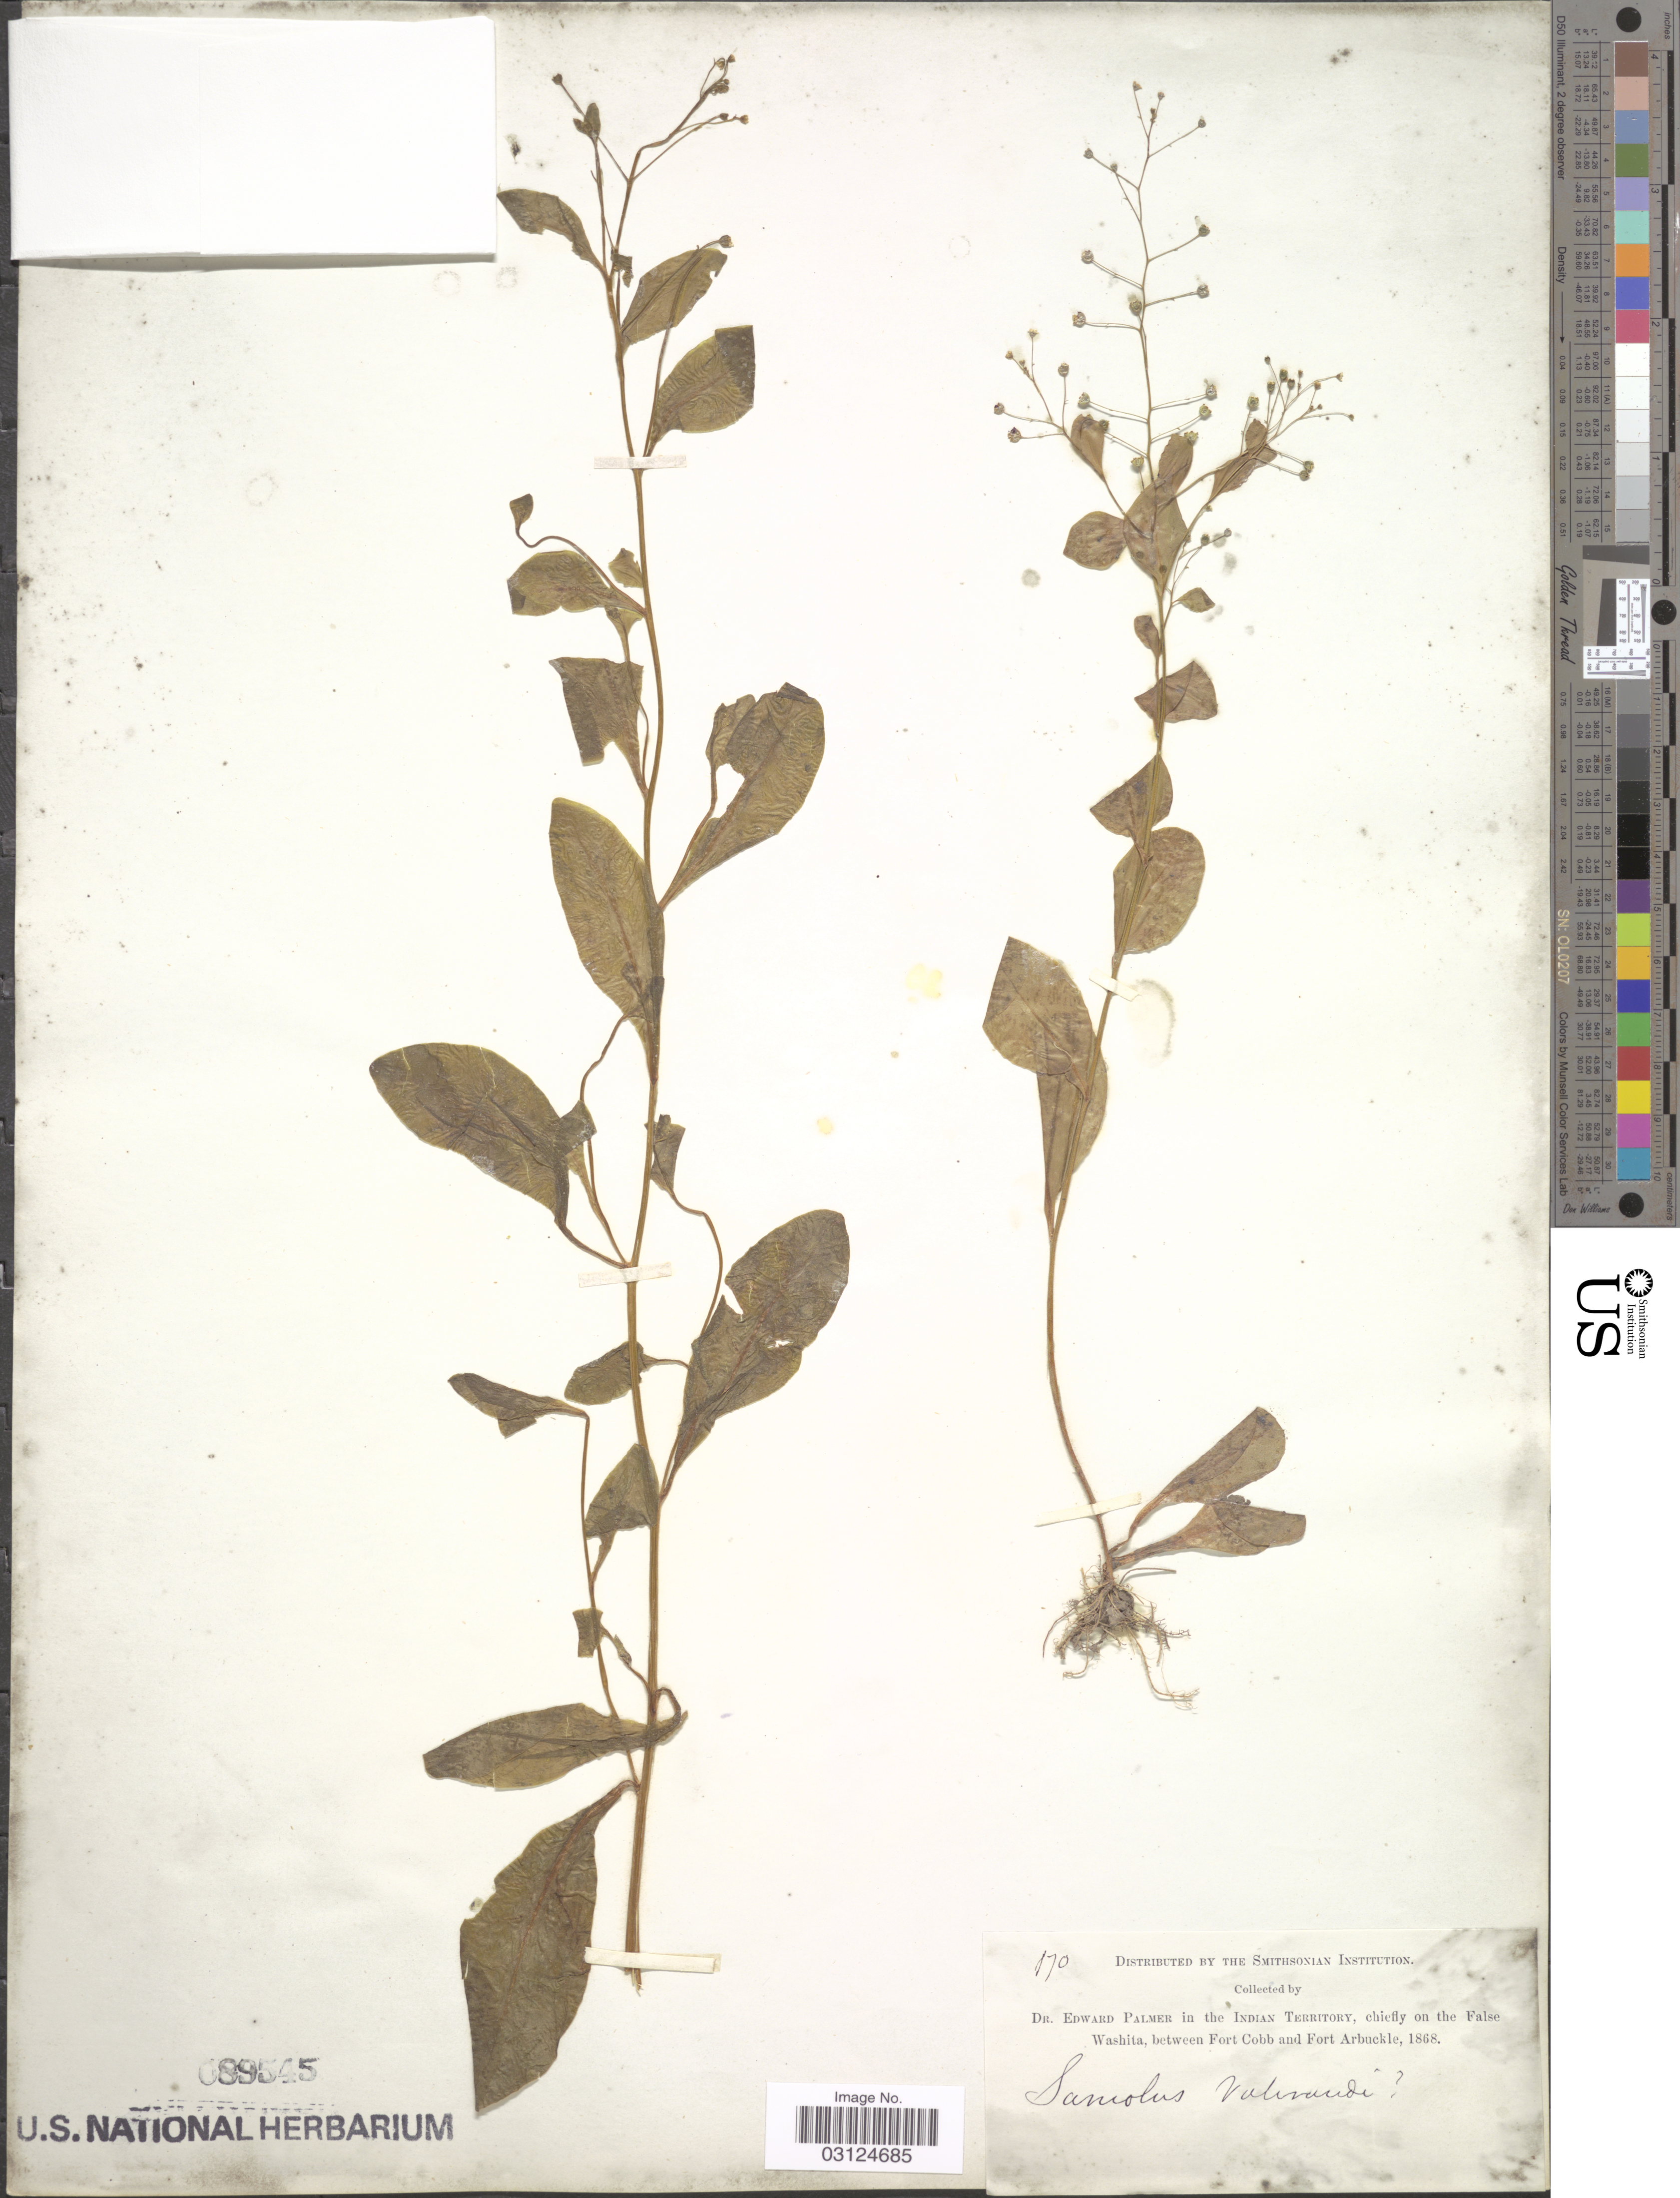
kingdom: Plantae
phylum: Tracheophyta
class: Magnoliopsida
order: Ericales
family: Primulaceae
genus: Samolus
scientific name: Samolus parviflorus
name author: Raf.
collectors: E. Palmer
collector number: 170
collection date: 1868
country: United States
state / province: Oklahoma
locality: In the Indian Territory, chiefly on the False Washita, between Fort Cobb and Fort Arbuckle.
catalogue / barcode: US 89545